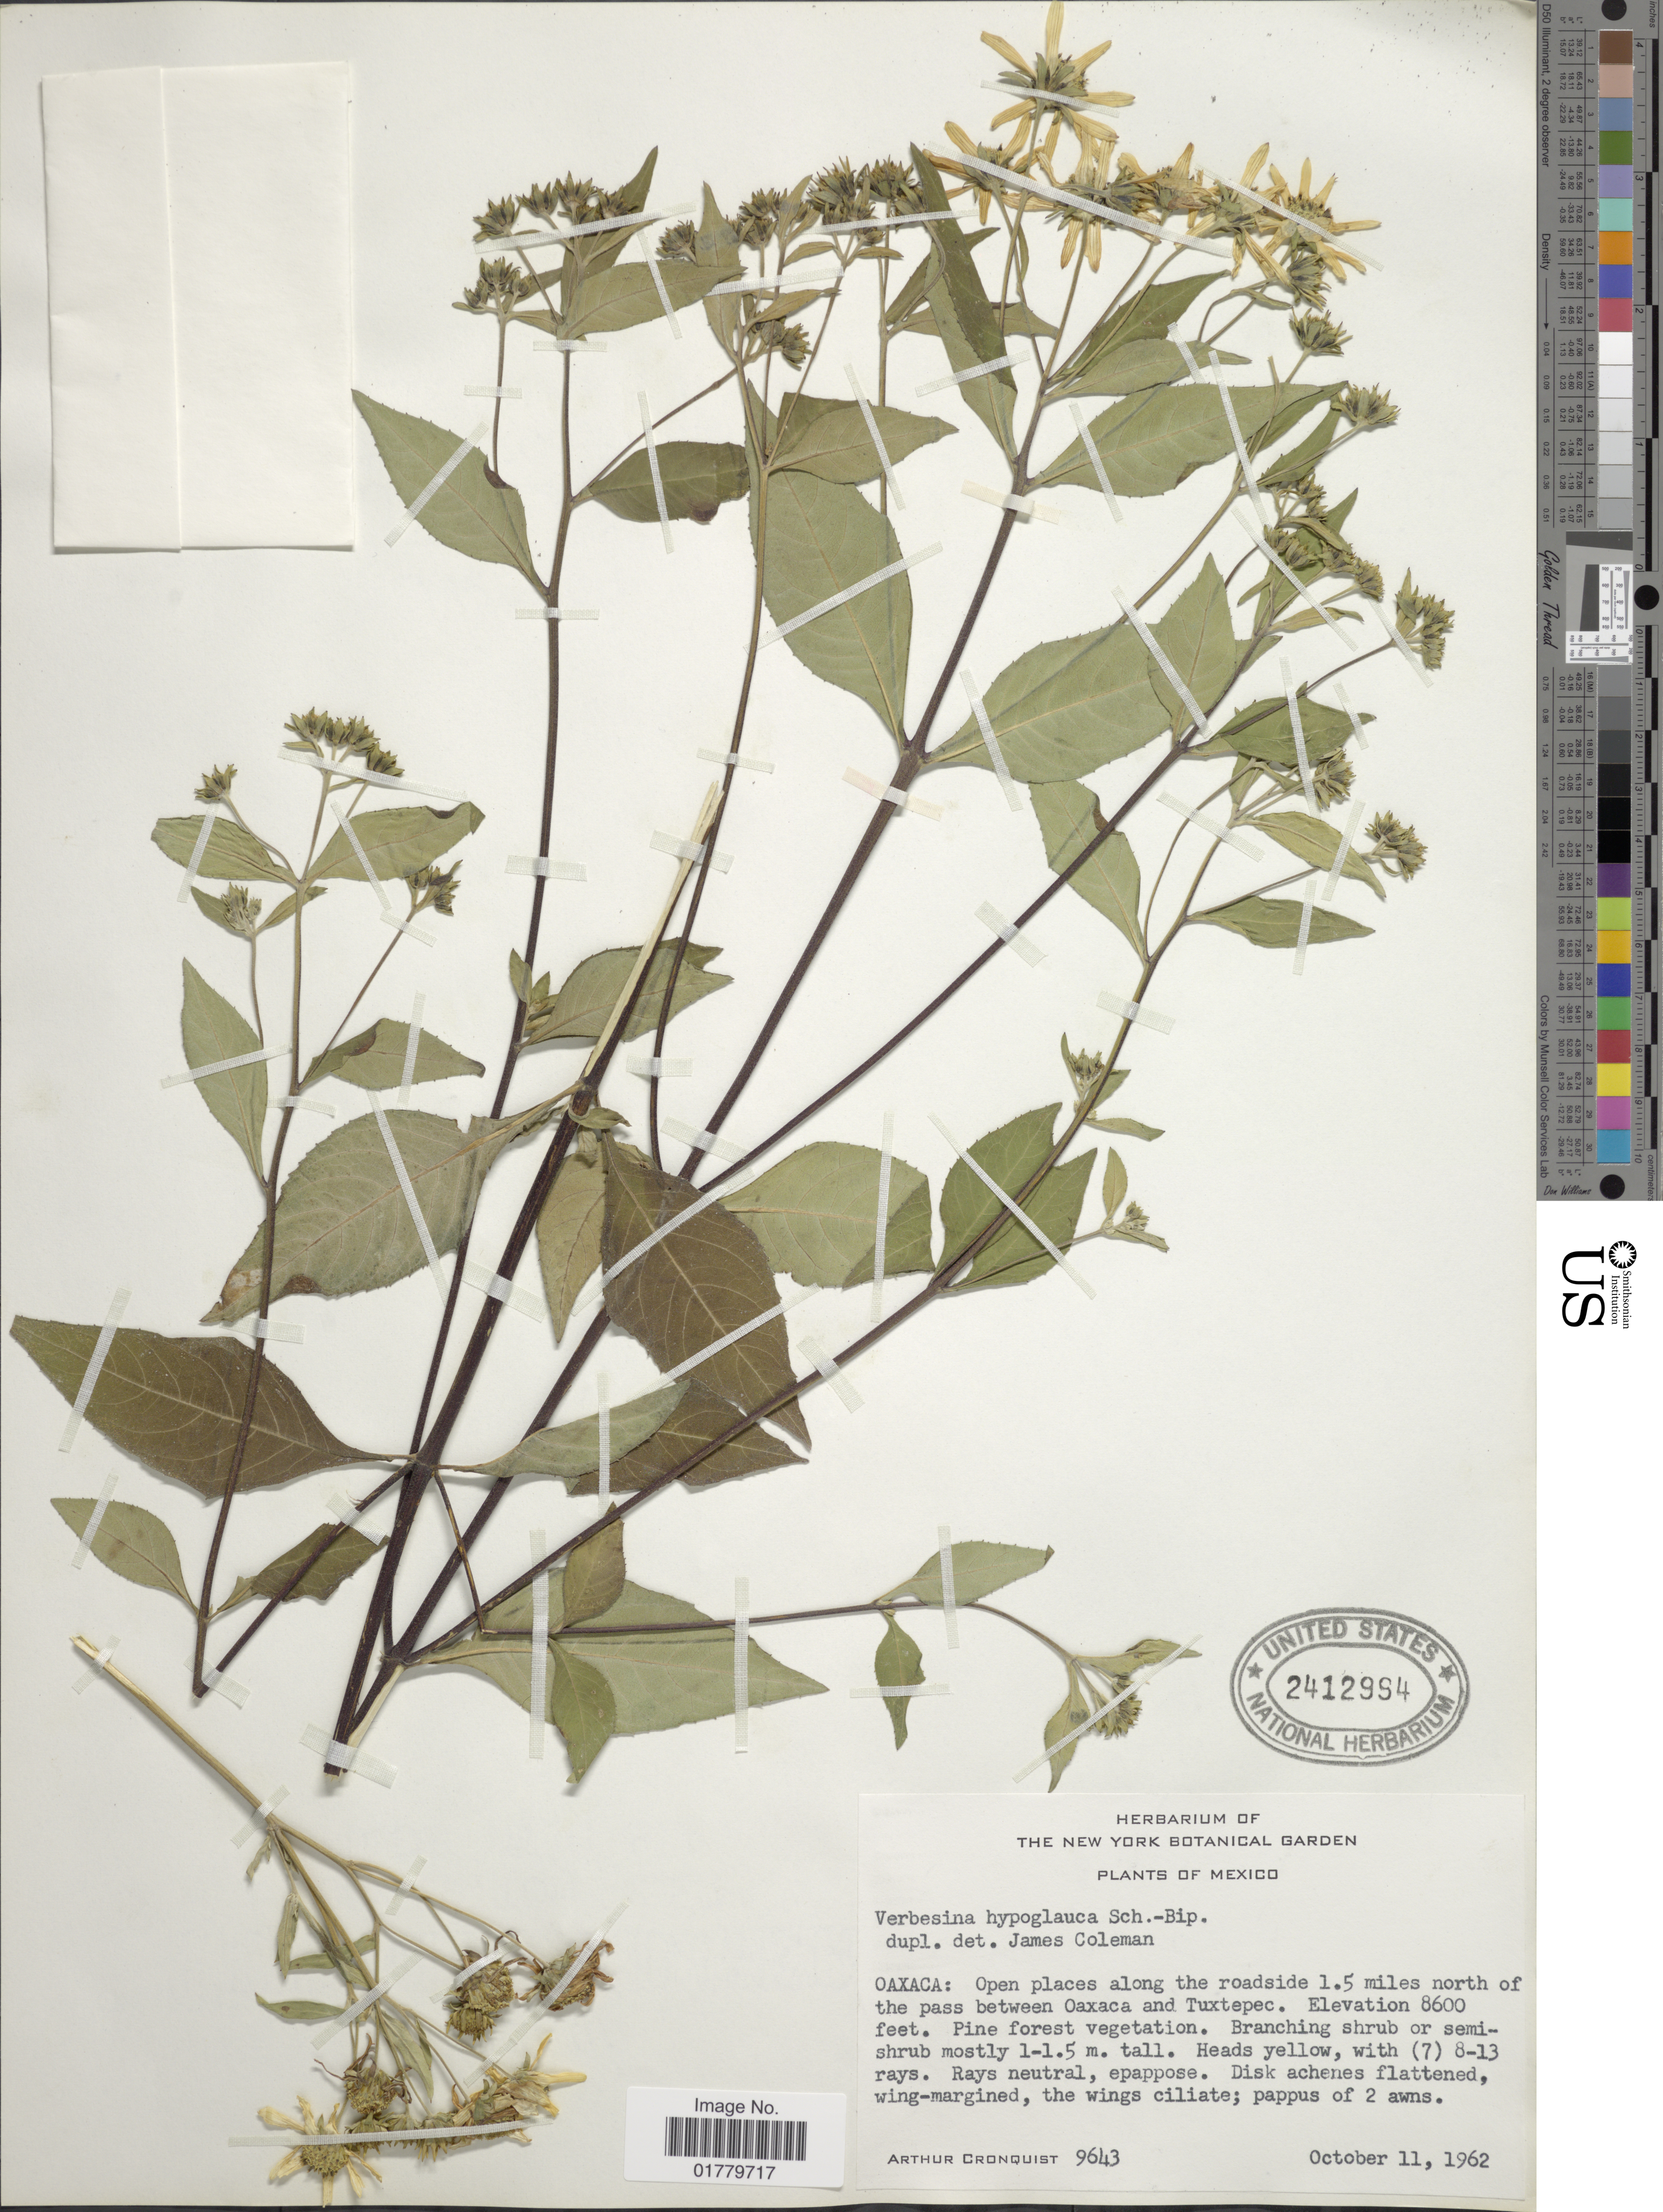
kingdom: Plantae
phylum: Tracheophyta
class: Magnoliopsida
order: Asterales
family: Asteraceae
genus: Verbesina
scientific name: Verbesina hypoglauca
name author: Sch. Bip. ex Klatt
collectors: A. J. Cronquist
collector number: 9643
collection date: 1962-10-11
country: Mexico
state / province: Oaxaca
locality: Oaxaca: Open places along the roadside 1.5 miles north of the pass between Oaxaca and Tuxtepec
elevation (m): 2621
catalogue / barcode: US 2412984